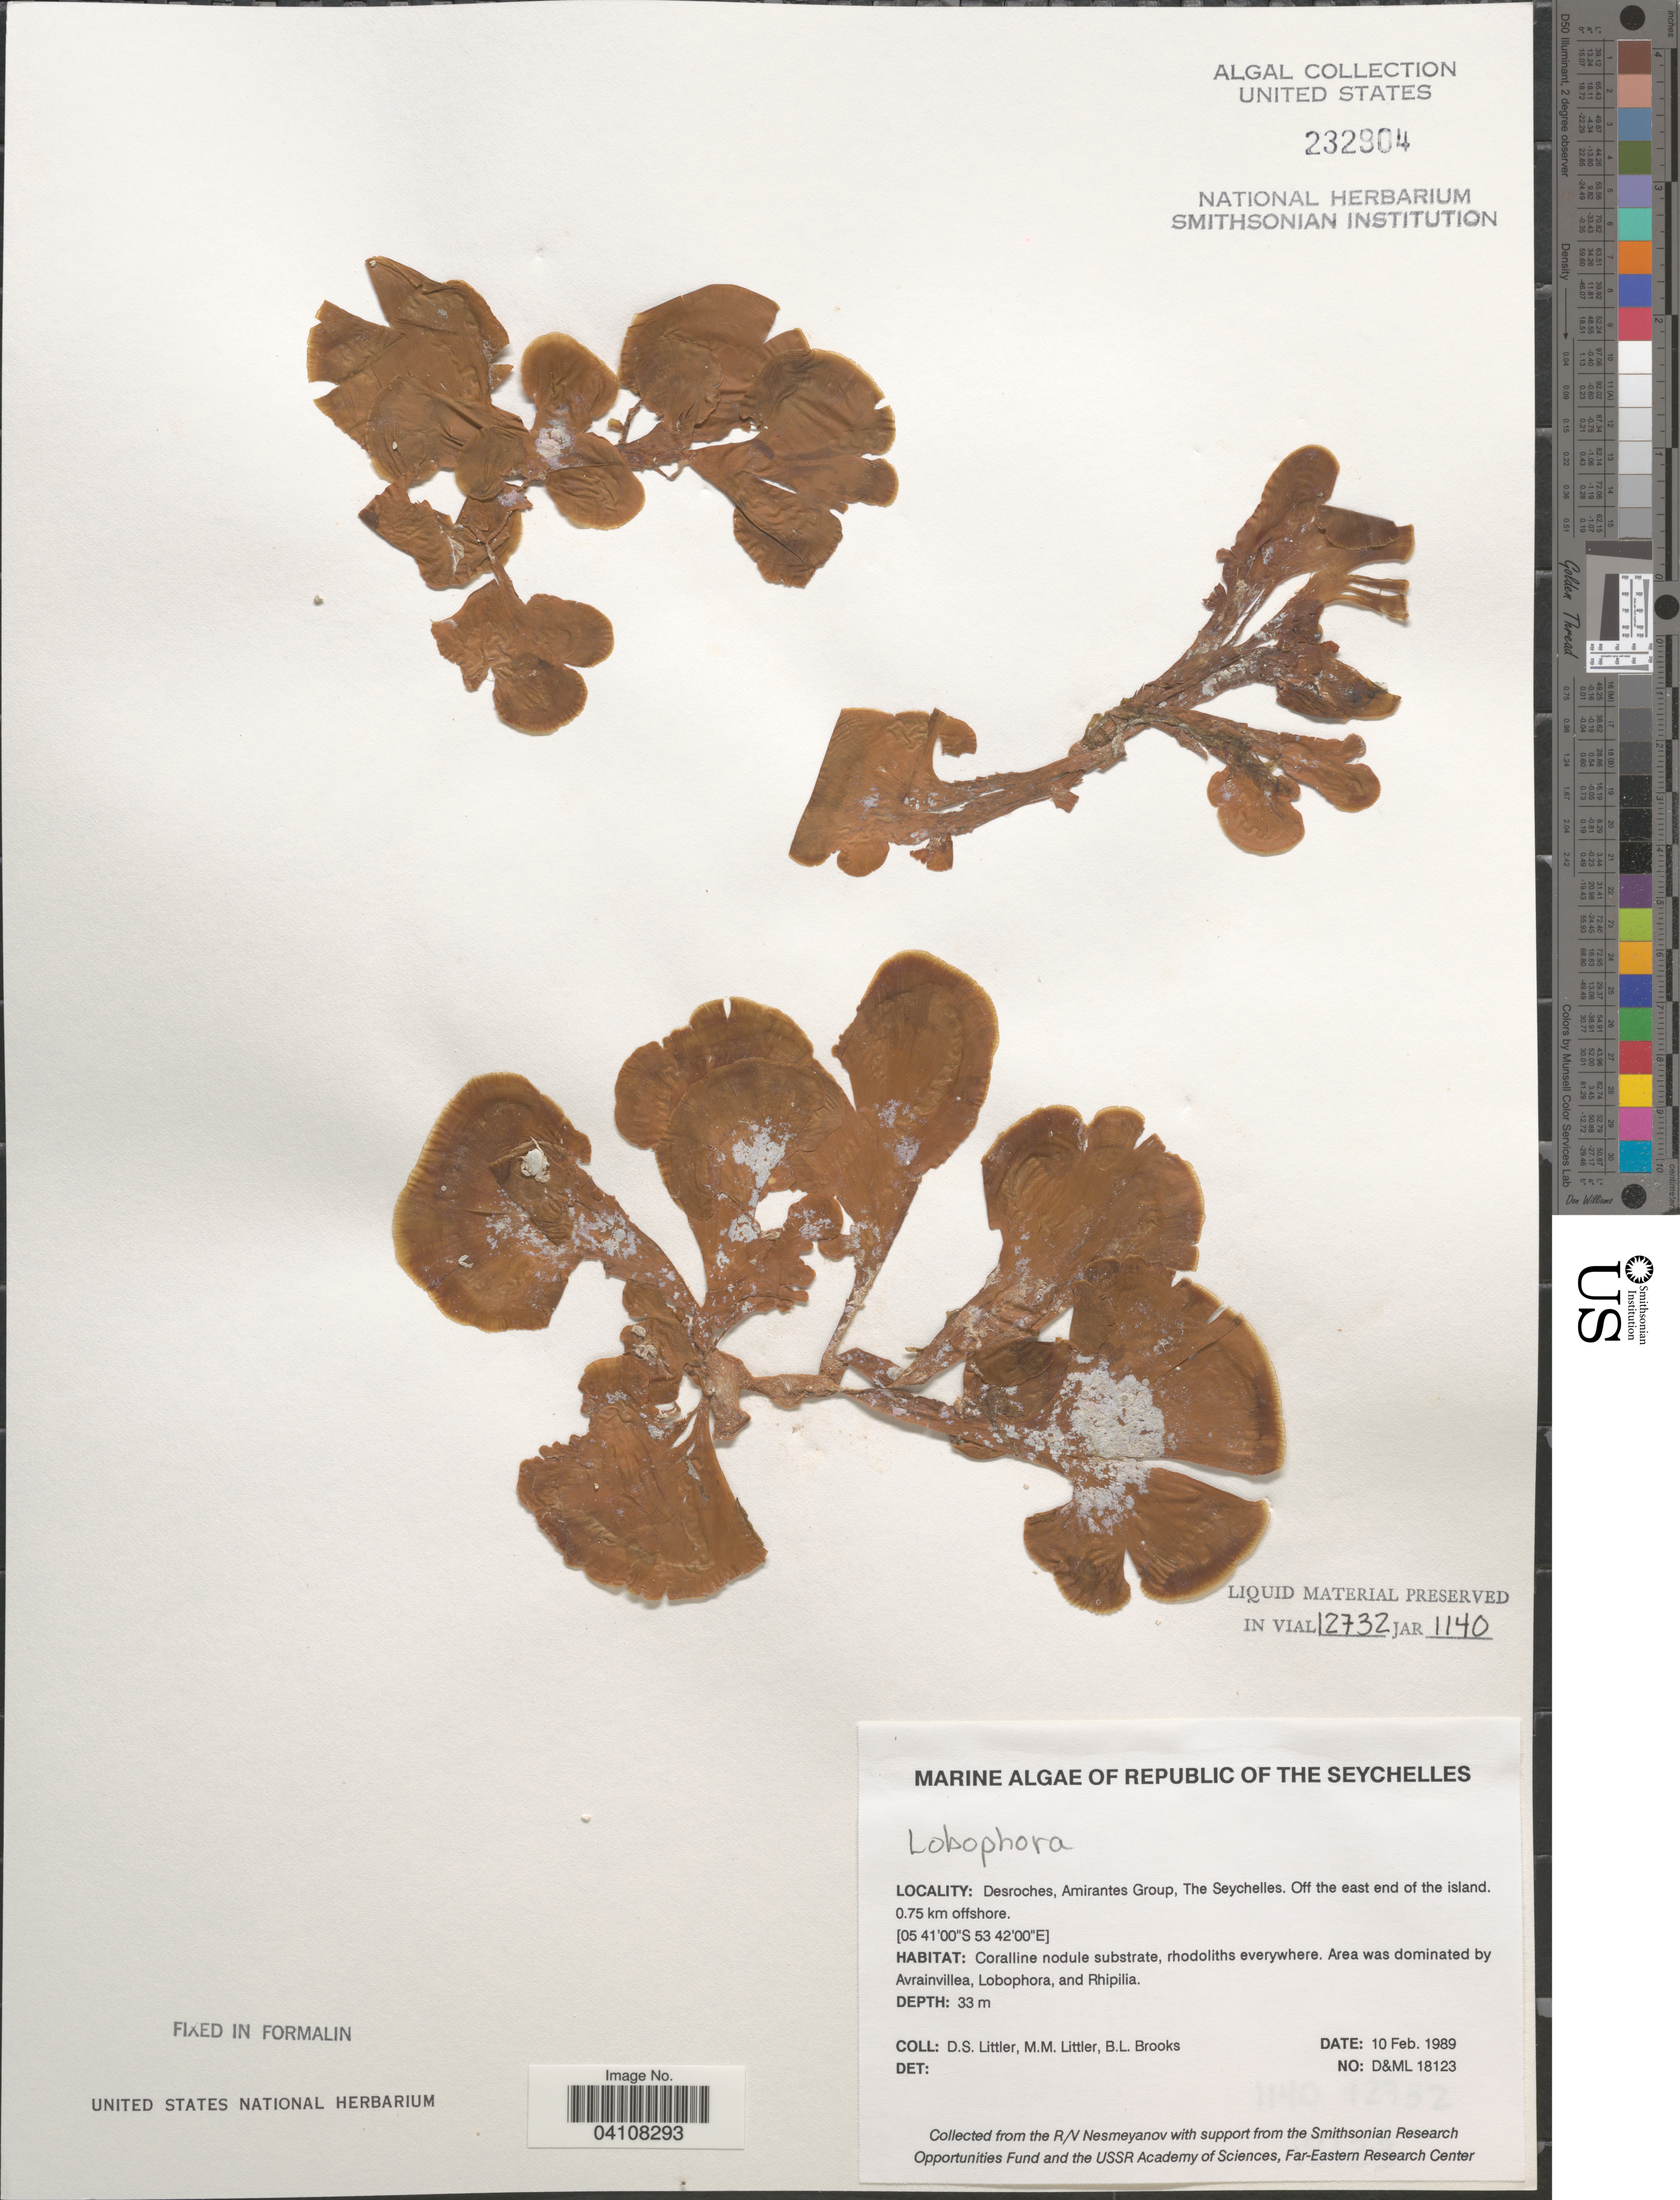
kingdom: Chromista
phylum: Ochrophyta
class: Phaeophyceae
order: Dictyotales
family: Dictyotaceae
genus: Lobophora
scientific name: Lobophora sp.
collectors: D. S. Littler & B. Brooks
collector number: D&ML18123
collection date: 1989-02-10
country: Seychelles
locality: Republic of The Seychelles. Desroches, Amirantes Group. Off the east end of the island. 0.75 km offshore.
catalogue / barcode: US 232904